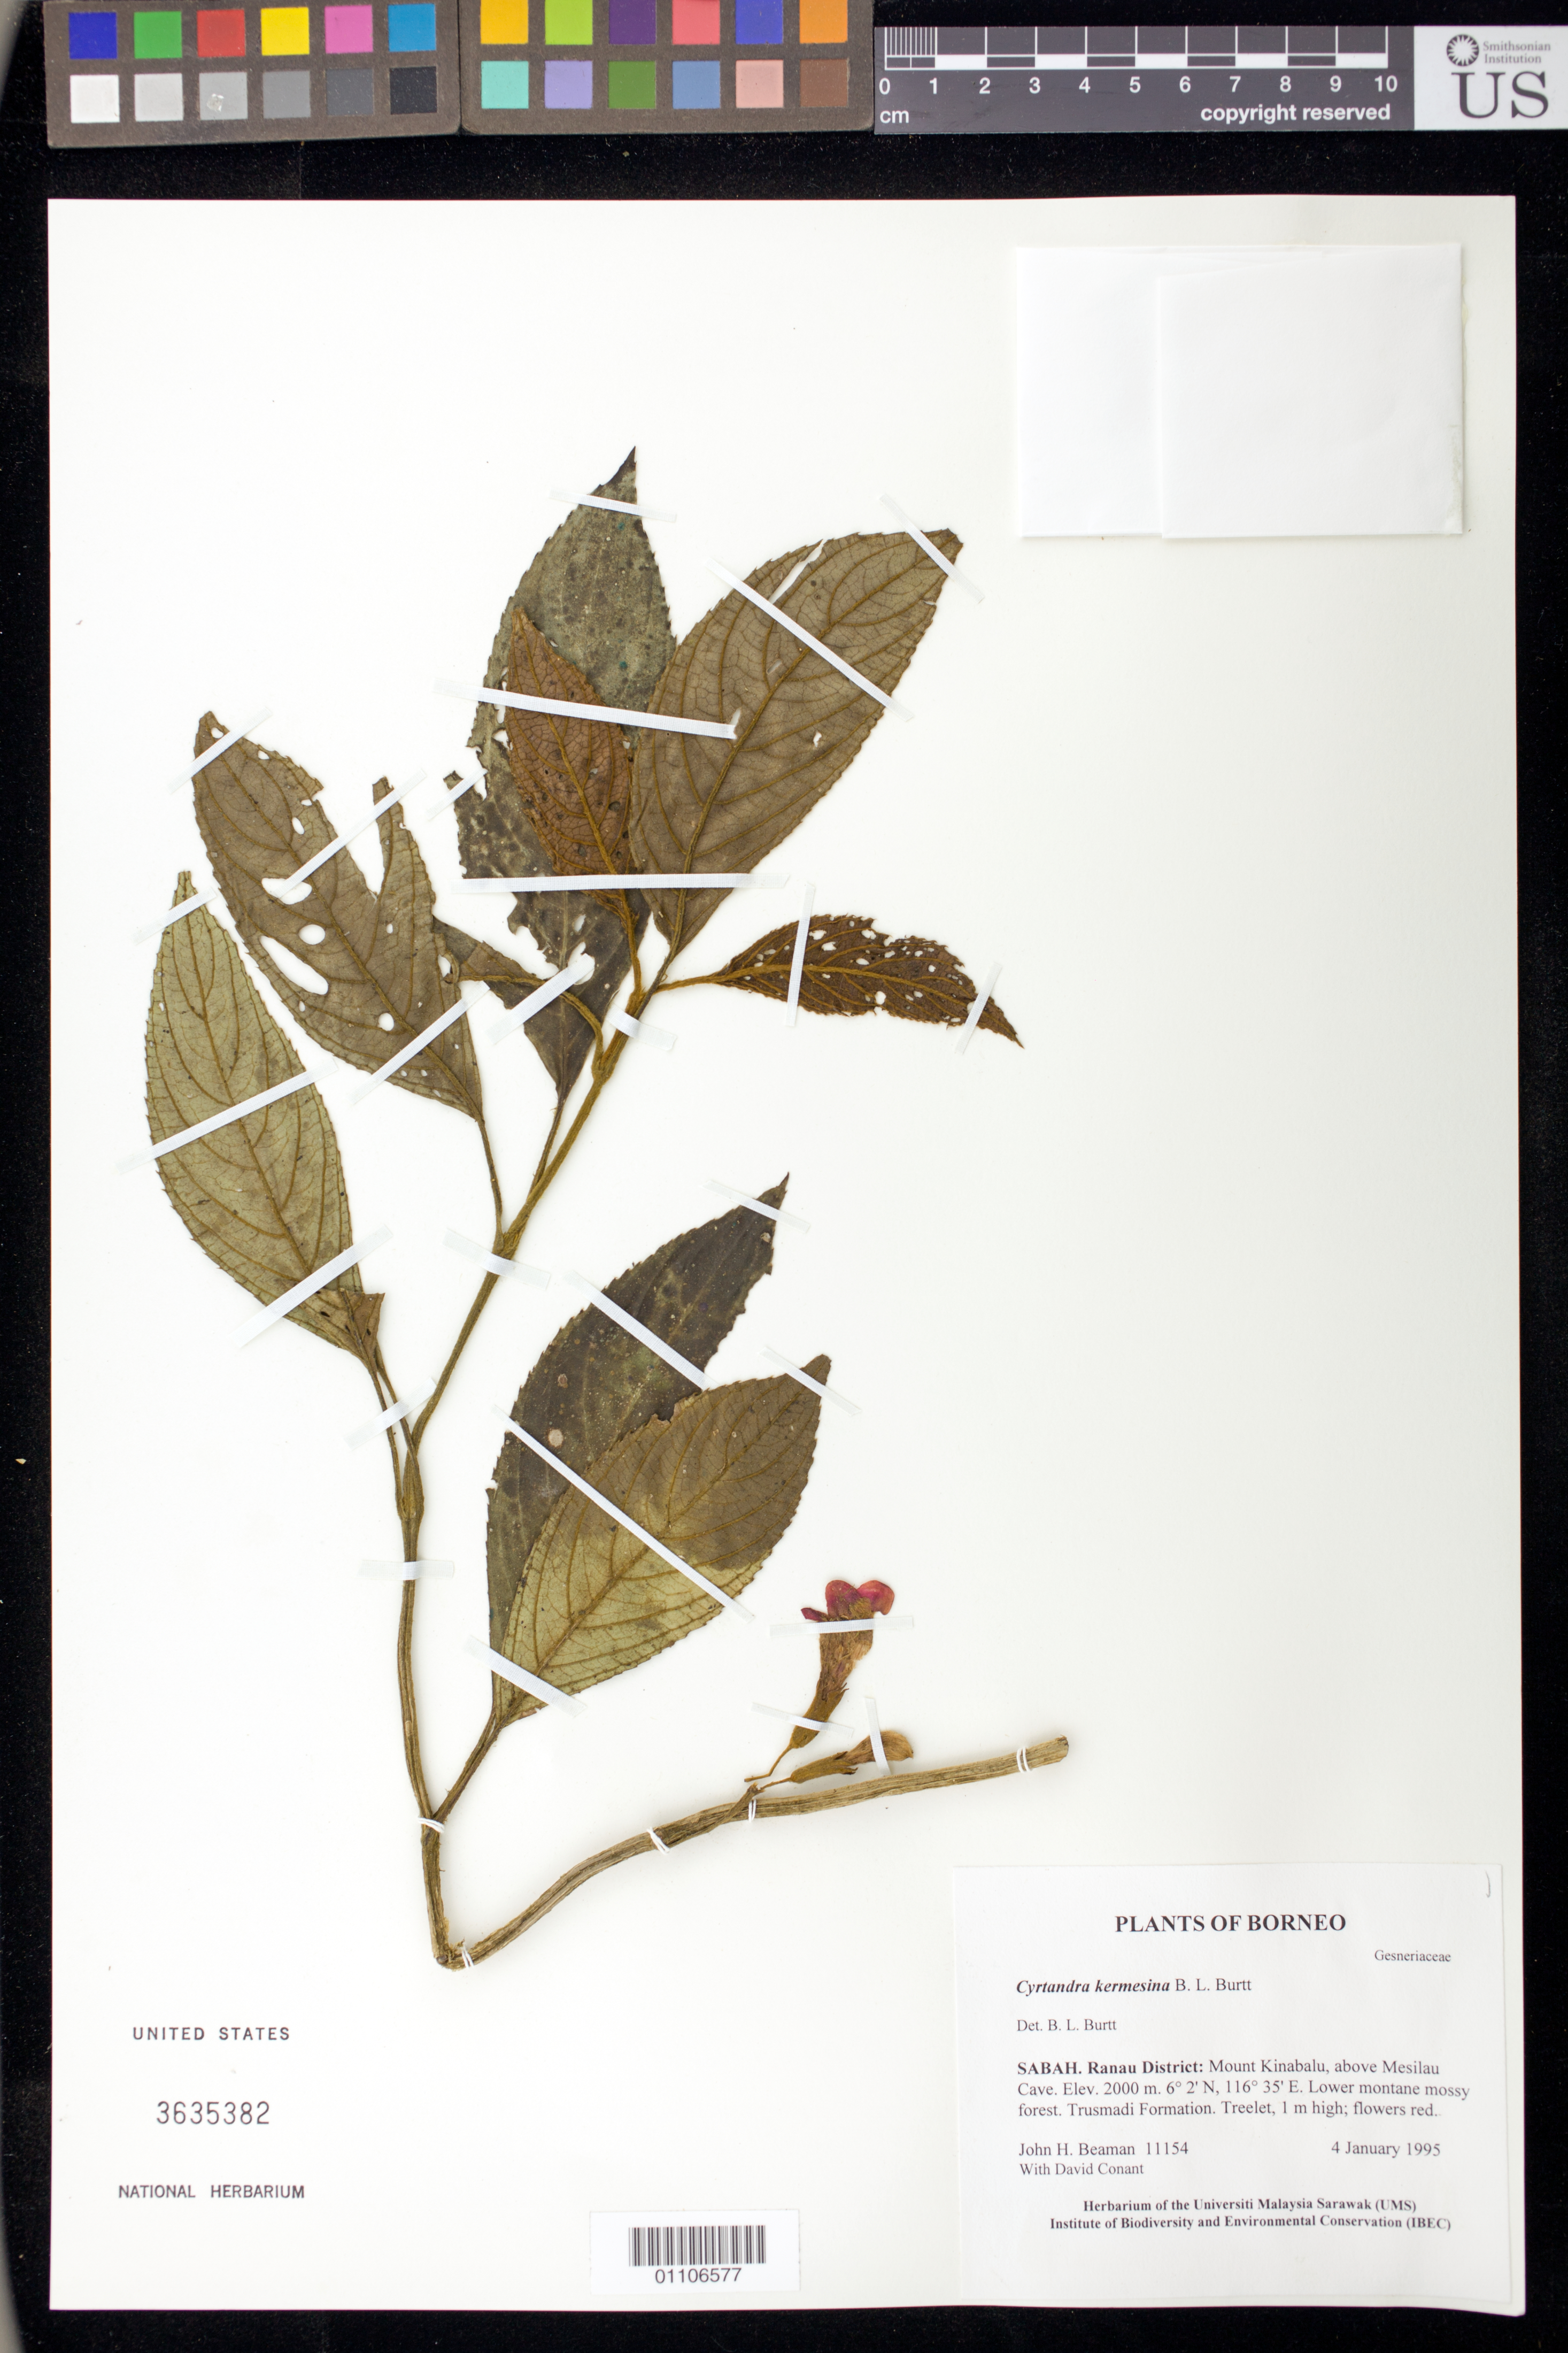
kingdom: Plantae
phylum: Tracheophyta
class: Magnoliopsida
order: Lamiales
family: Gesneriaceae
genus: Cyrtandra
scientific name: Cyrtandra kermesina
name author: B.L. Burtt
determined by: Burtt, B. L.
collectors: J. H. Beaman & D. Conant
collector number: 11154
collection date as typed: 04 Jan 1995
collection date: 1995-01-04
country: Malaysia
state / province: Sabah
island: Borneo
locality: Ranau District: Mount Kinabalu, above Mesilau Cave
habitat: Lower montane mossy forest, Trusmadi Formation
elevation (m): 2000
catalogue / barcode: US 3635382